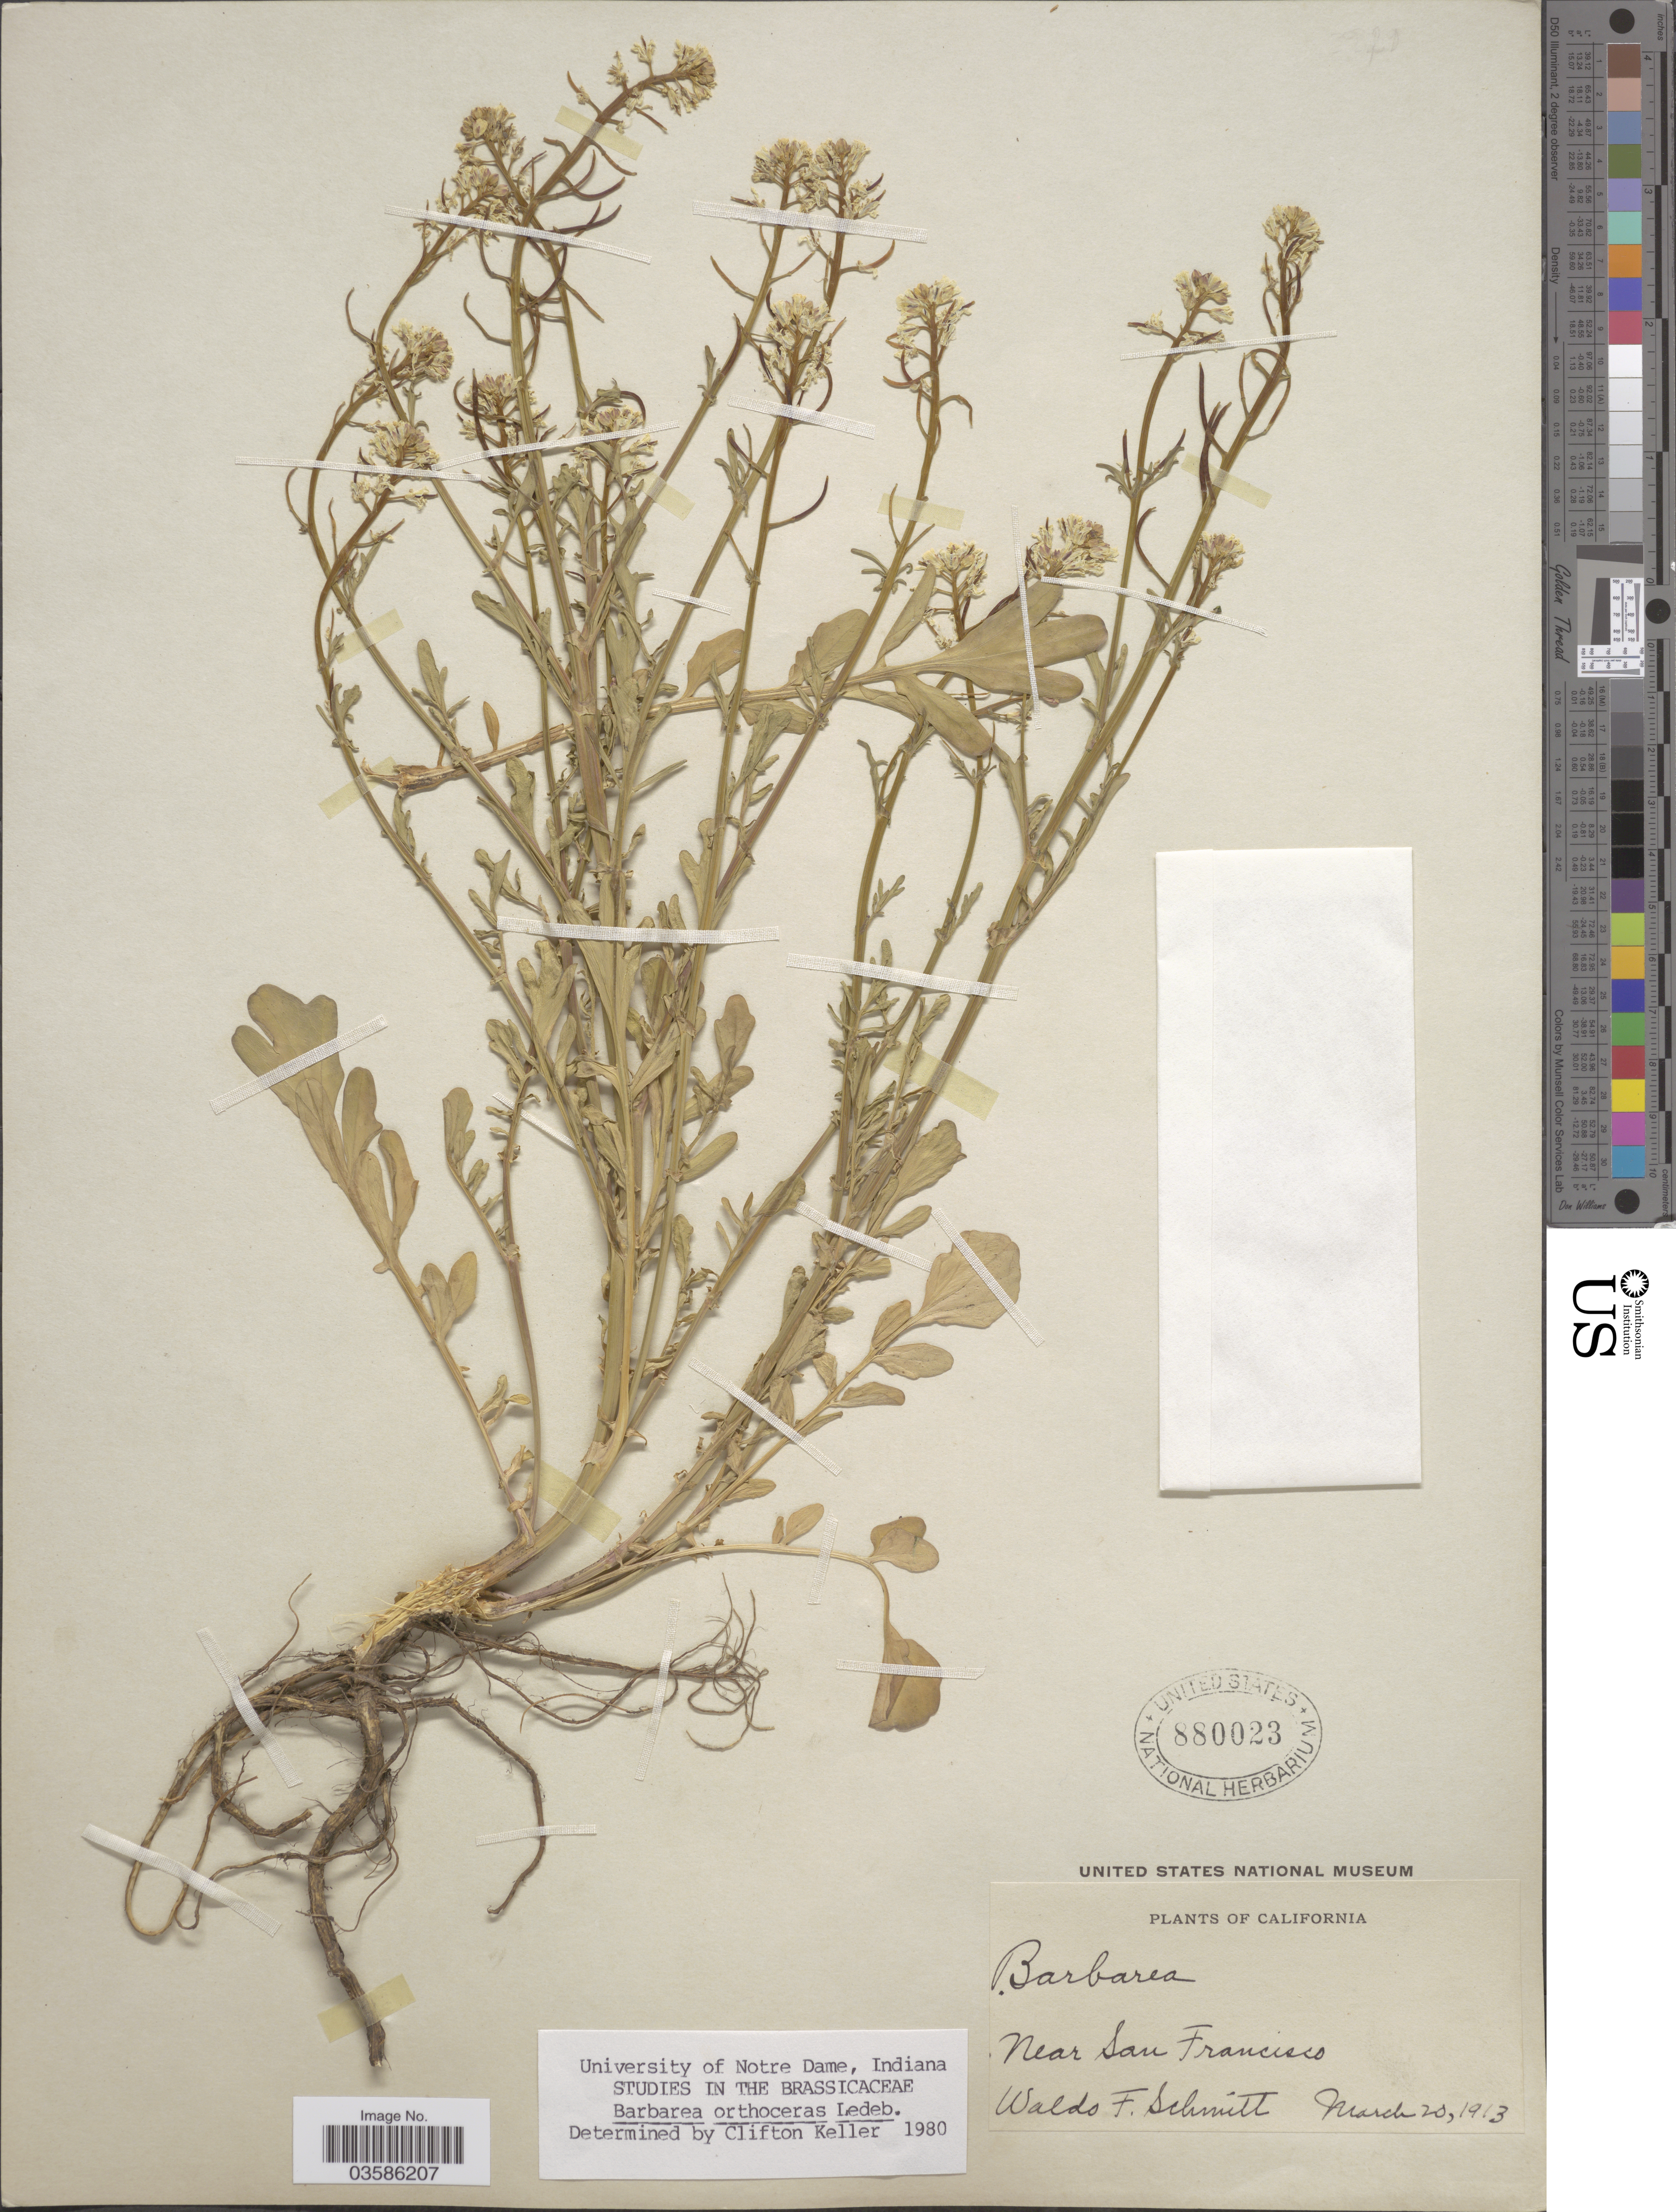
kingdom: Plantae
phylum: Tracheophyta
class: Magnoliopsida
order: Brassicales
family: Brassicaceae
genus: Barbarea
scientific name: Barbarea orthoceras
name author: Ledeb.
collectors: W. F. Schmitt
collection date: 1913-03-20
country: United States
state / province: California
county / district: San Francisco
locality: Near San Francisco.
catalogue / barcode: US 880023